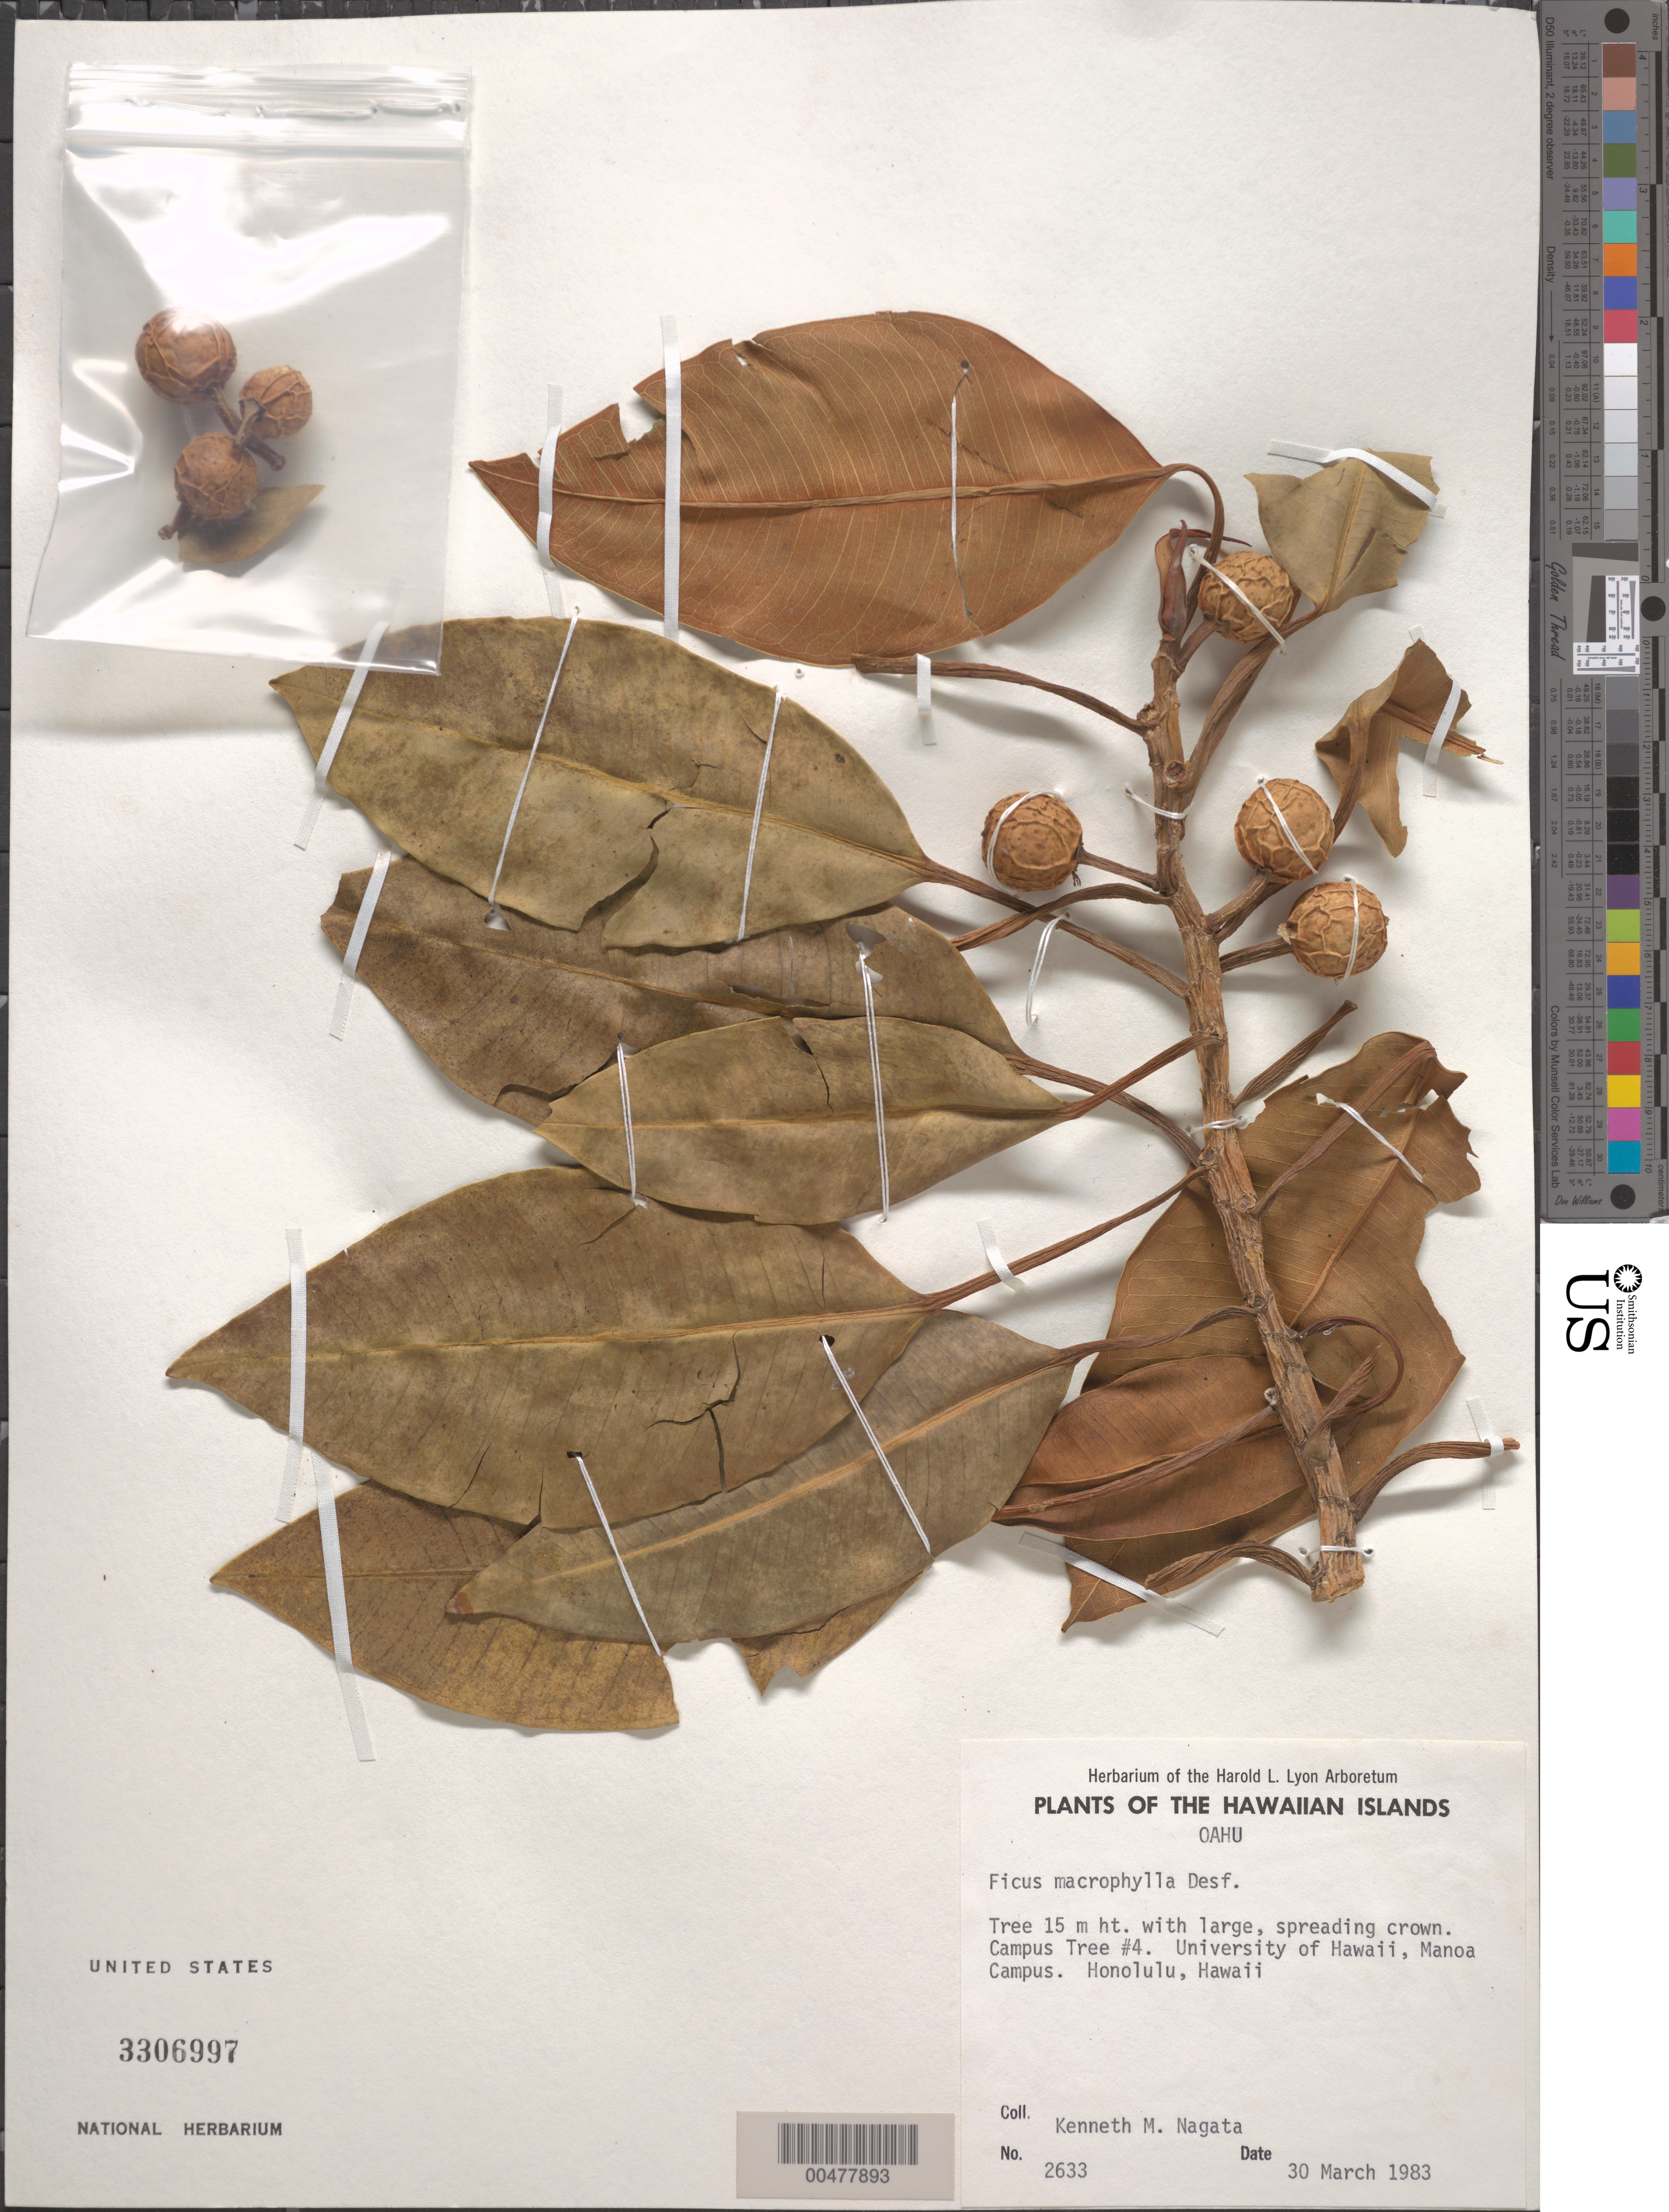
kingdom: Plantae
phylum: Tracheophyta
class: Magnoliopsida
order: Rosales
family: Moraceae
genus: Ficus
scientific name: Ficus macrophylla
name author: Pers.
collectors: K. Nagata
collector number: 2633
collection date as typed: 30 Mar 1983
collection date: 1983-03-30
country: United States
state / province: Hawaii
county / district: Honolulu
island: Oahu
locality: Campus Tree #4, university of Hawaii, Manoa Campus, Honolulu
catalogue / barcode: US 3306997